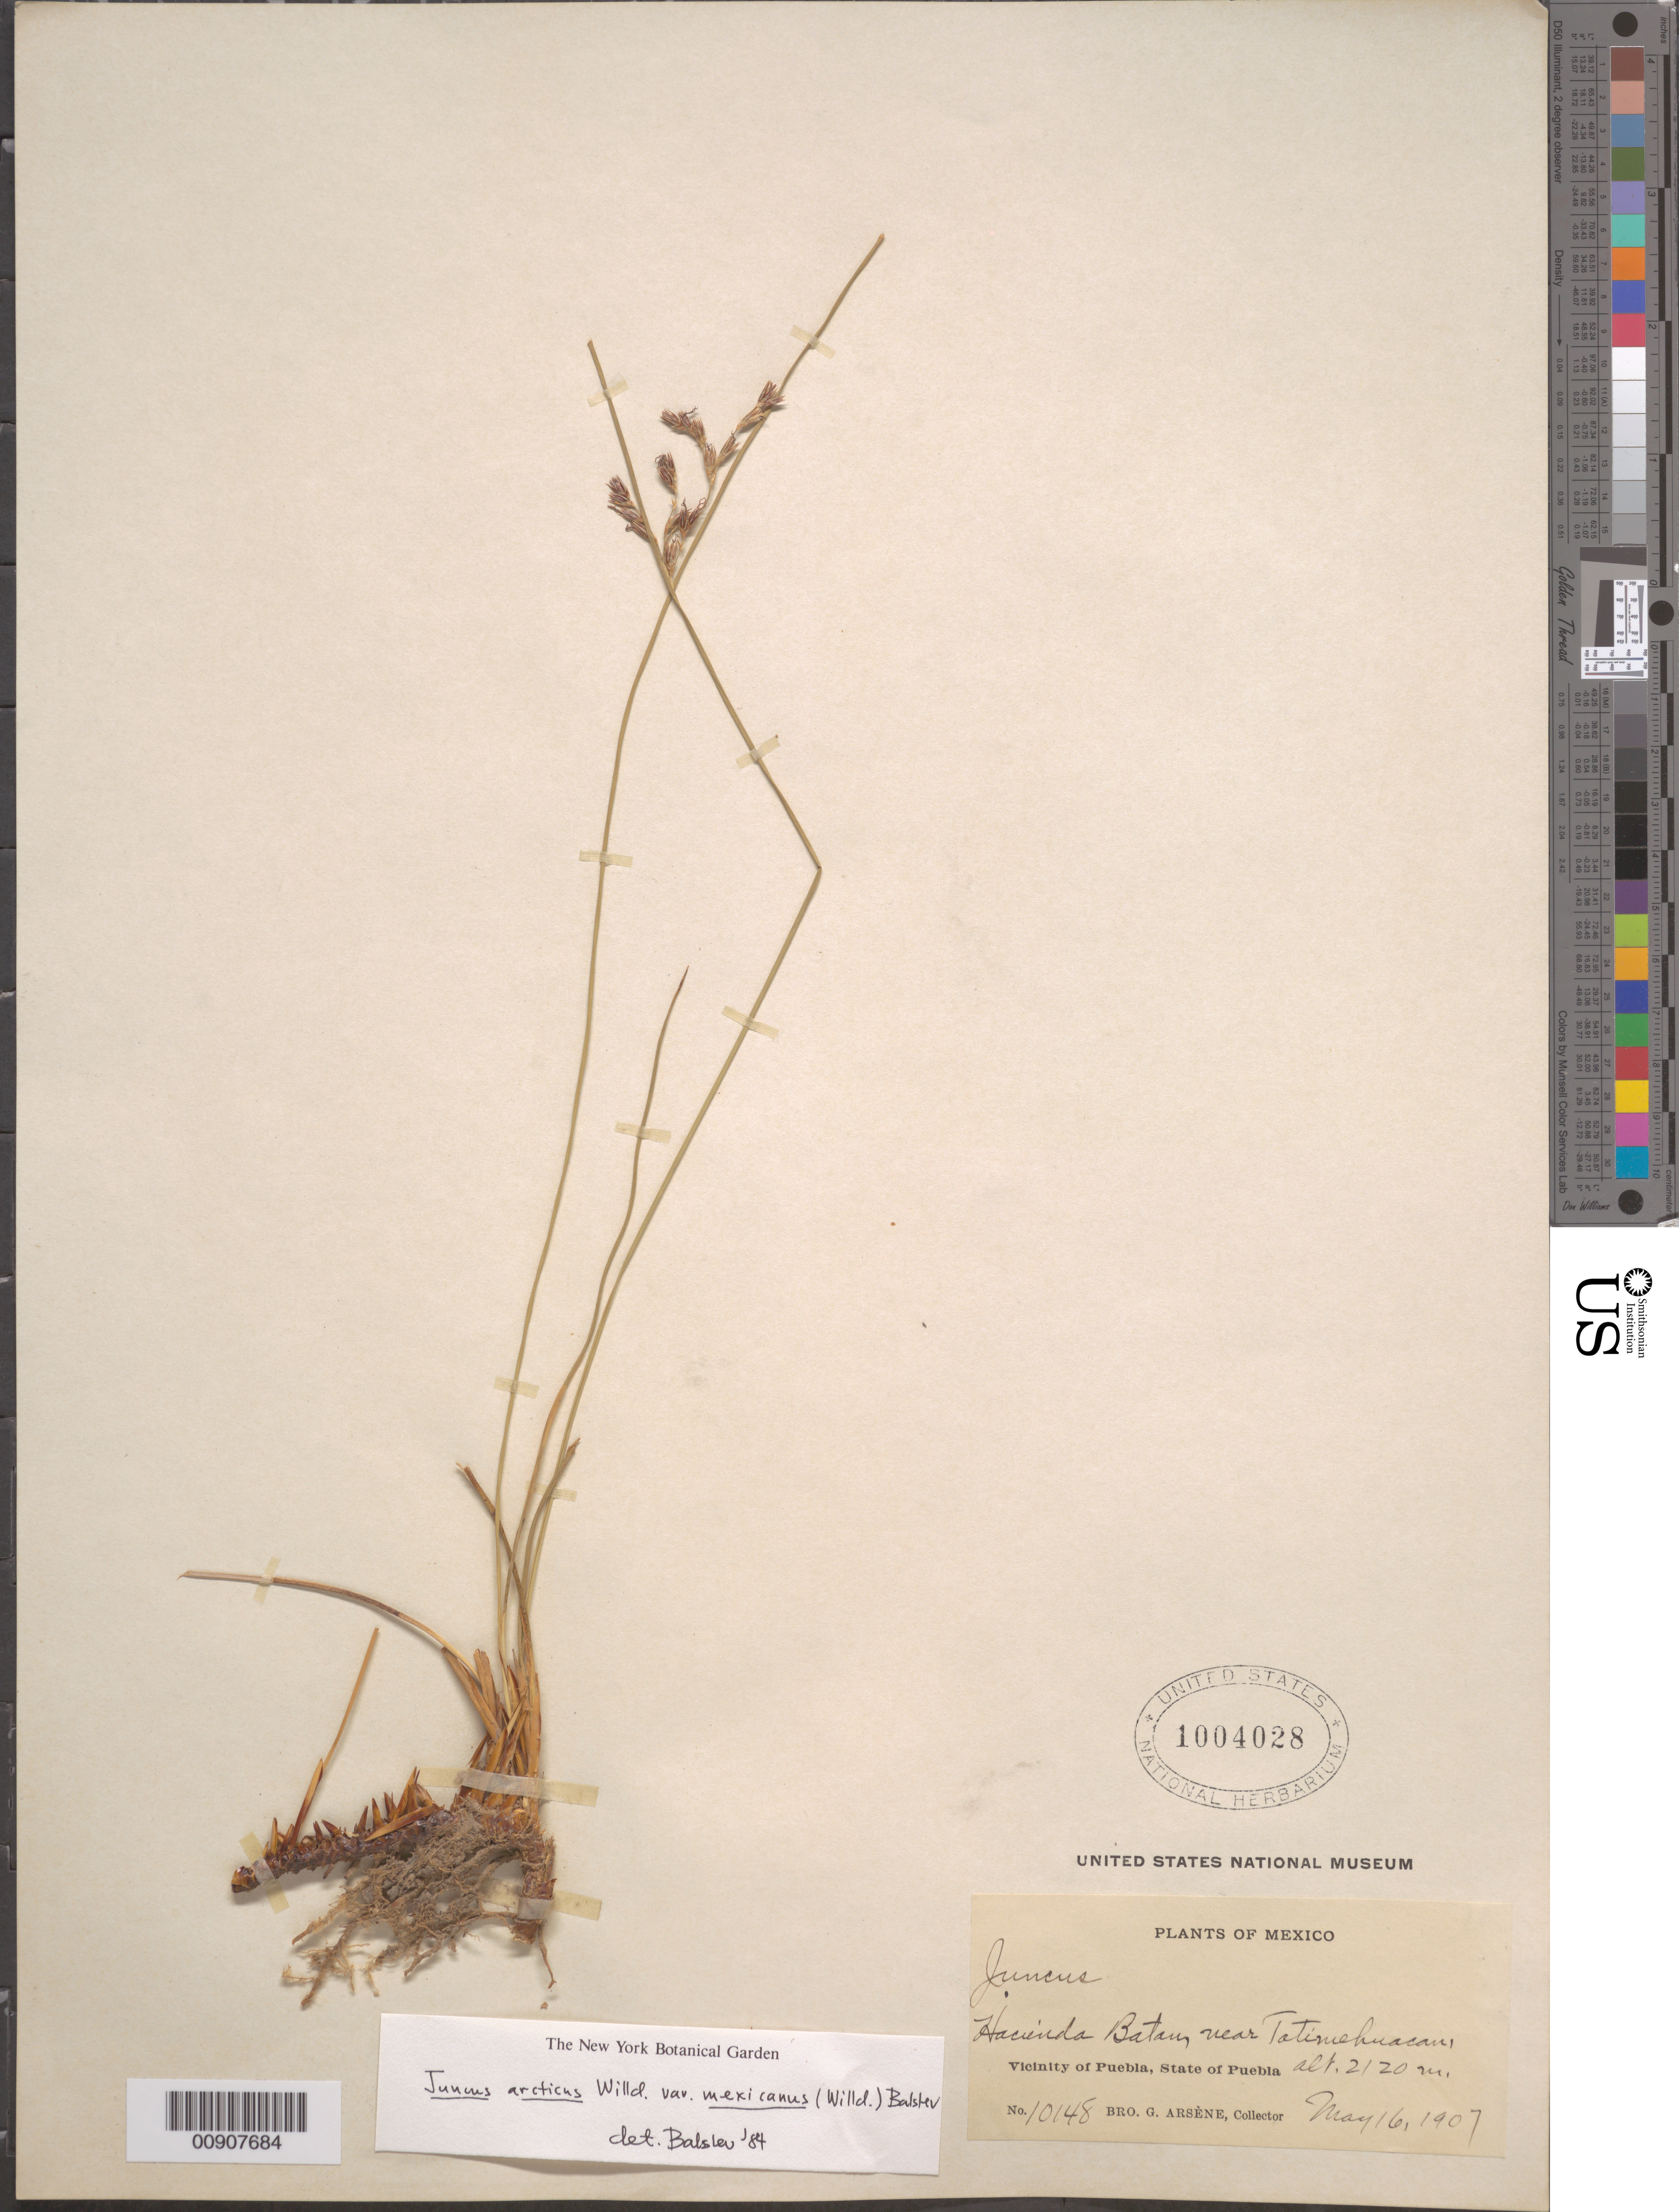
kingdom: Plantae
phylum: Tracheophyta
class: Liliopsida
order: Poales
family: Juncaceae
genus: Juncus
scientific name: Juncus arcticus var. mexicanus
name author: Willd.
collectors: Bro. G. Arsène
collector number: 10148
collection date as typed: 16 May 1907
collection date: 1907-05-16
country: Mexico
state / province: Puebla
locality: Hacienda Batan, near Totimehuacán. Vicinity of Puebla, State of Puebla.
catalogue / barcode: US 1004028